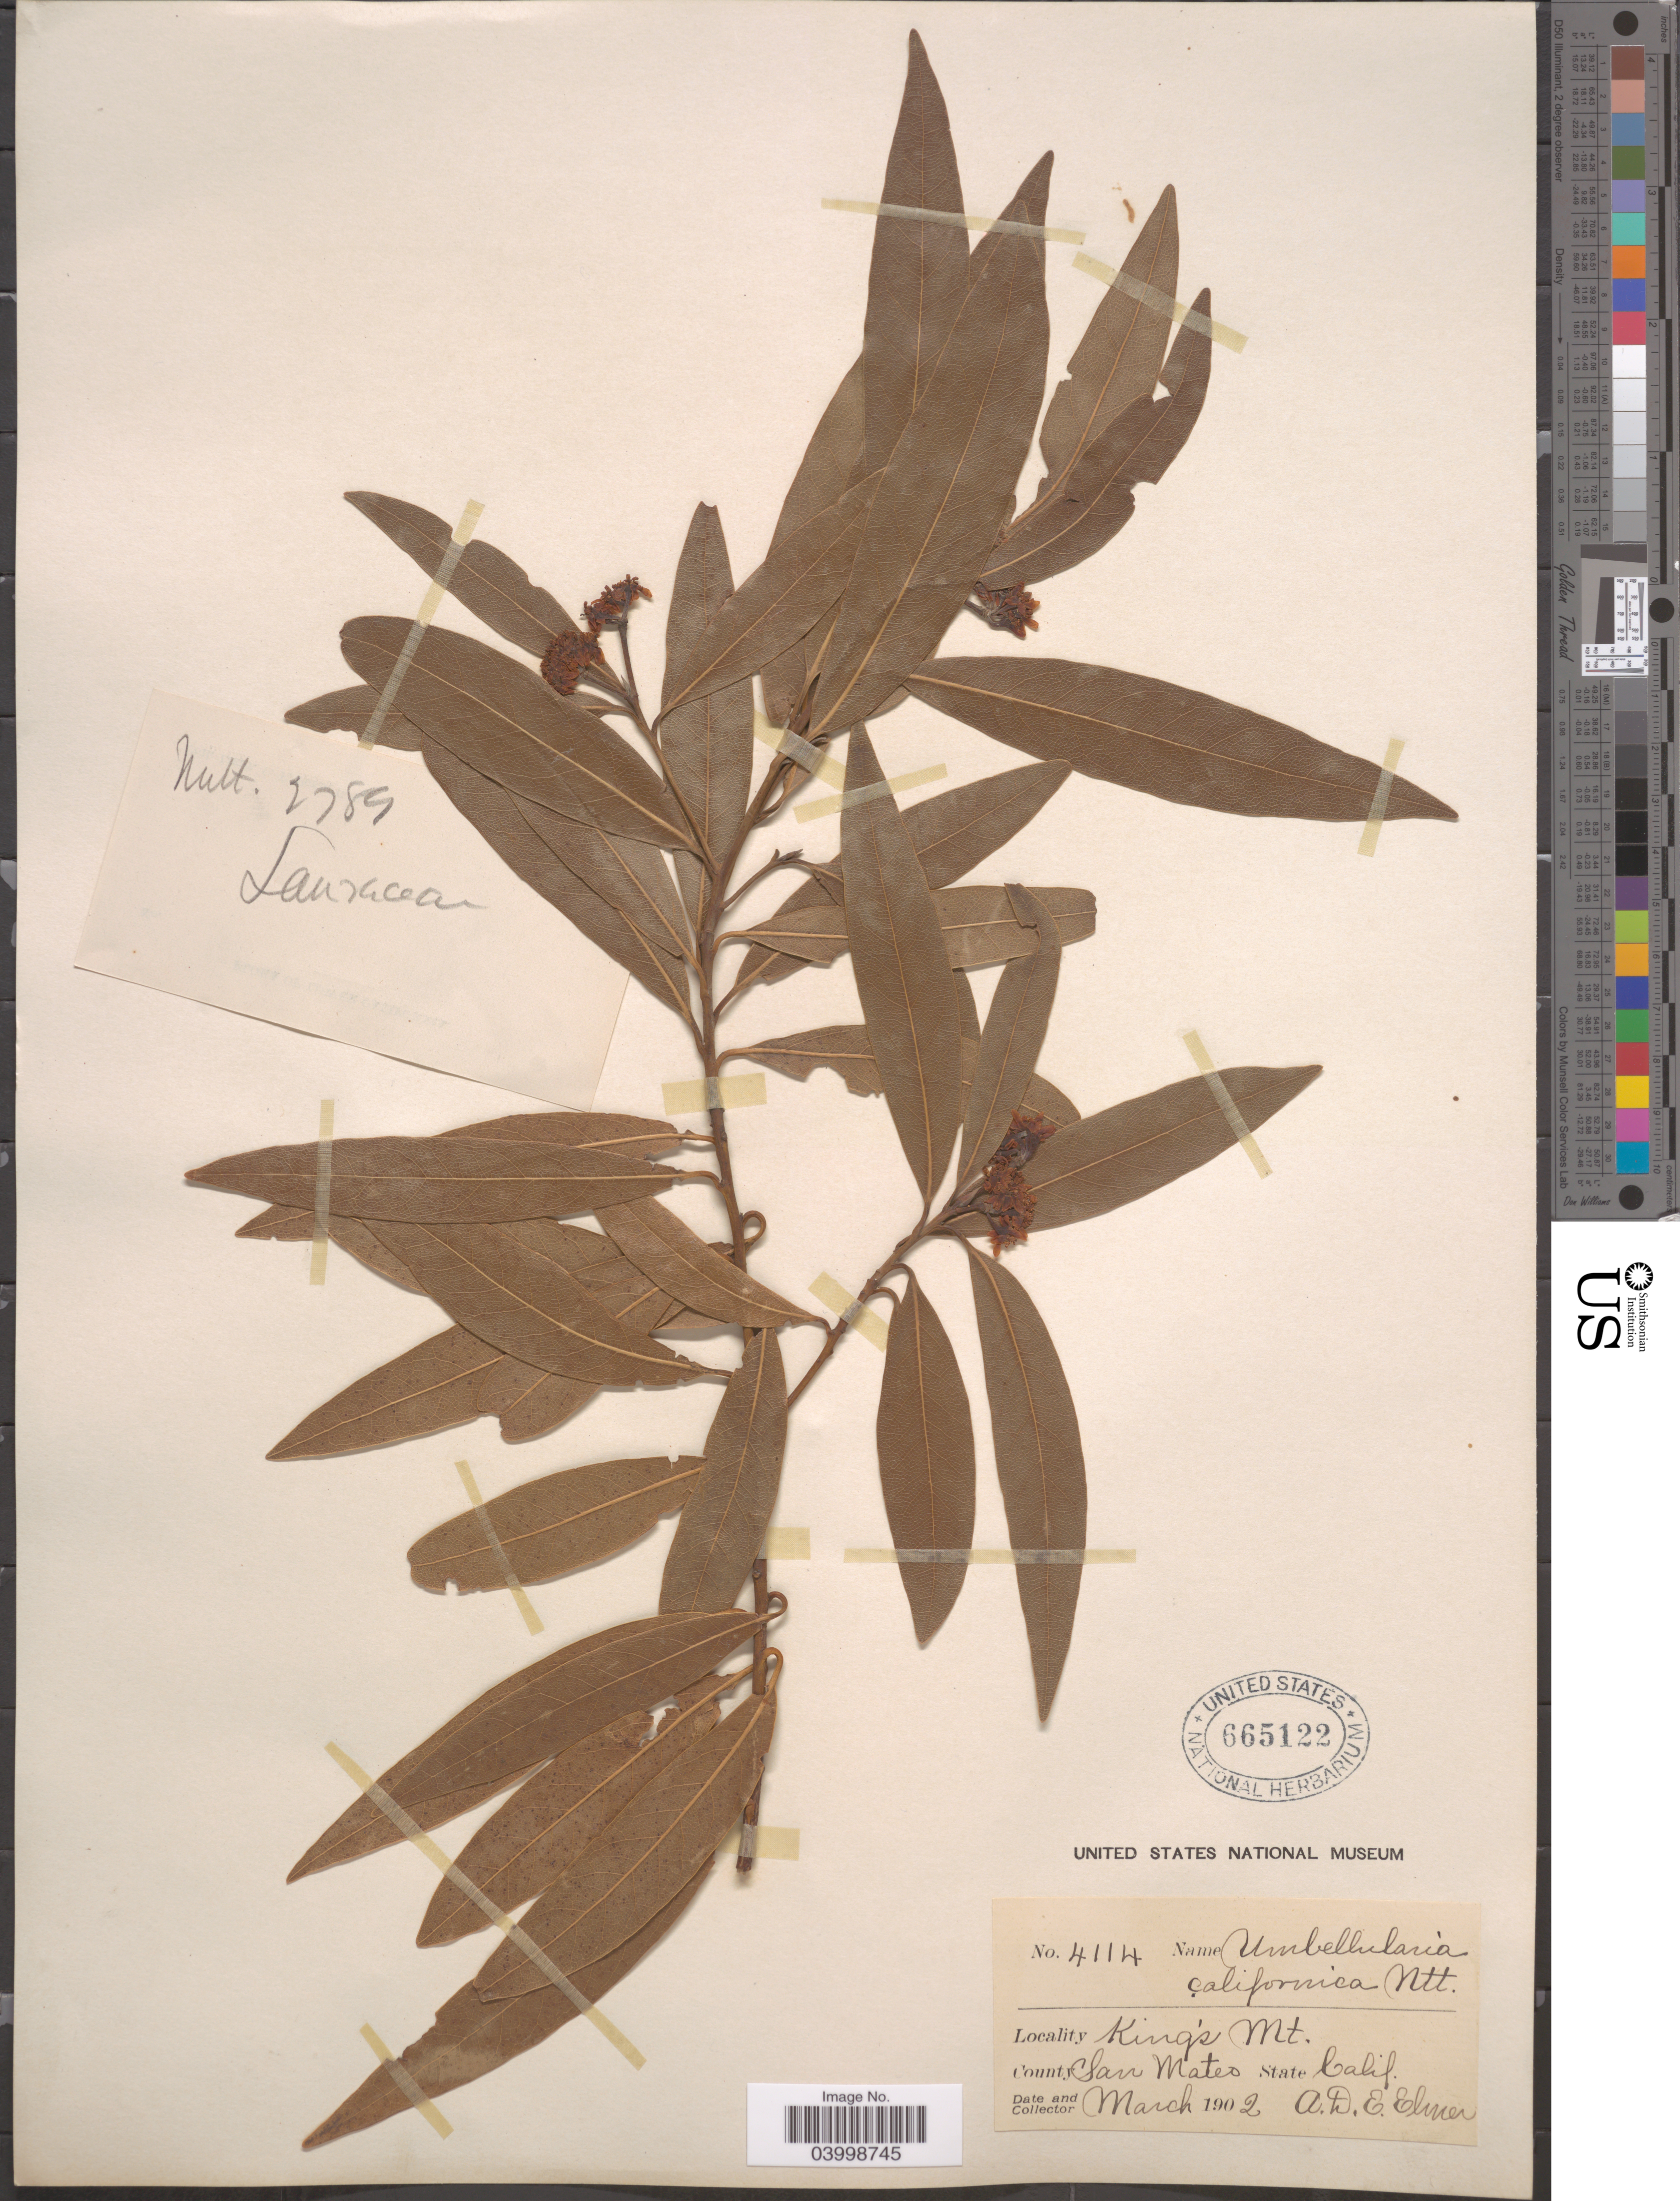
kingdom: Plantae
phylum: Tracheophyta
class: Magnoliopsida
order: Laurales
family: Lauraceae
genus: Umbellularia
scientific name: Umbellularia californica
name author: (Hook. & Arn.) Nutt.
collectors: A. D. E. Elmer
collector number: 4114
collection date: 1902-03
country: United States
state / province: California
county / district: San Mateo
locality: King's Mt. County San Mateo.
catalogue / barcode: US 665122